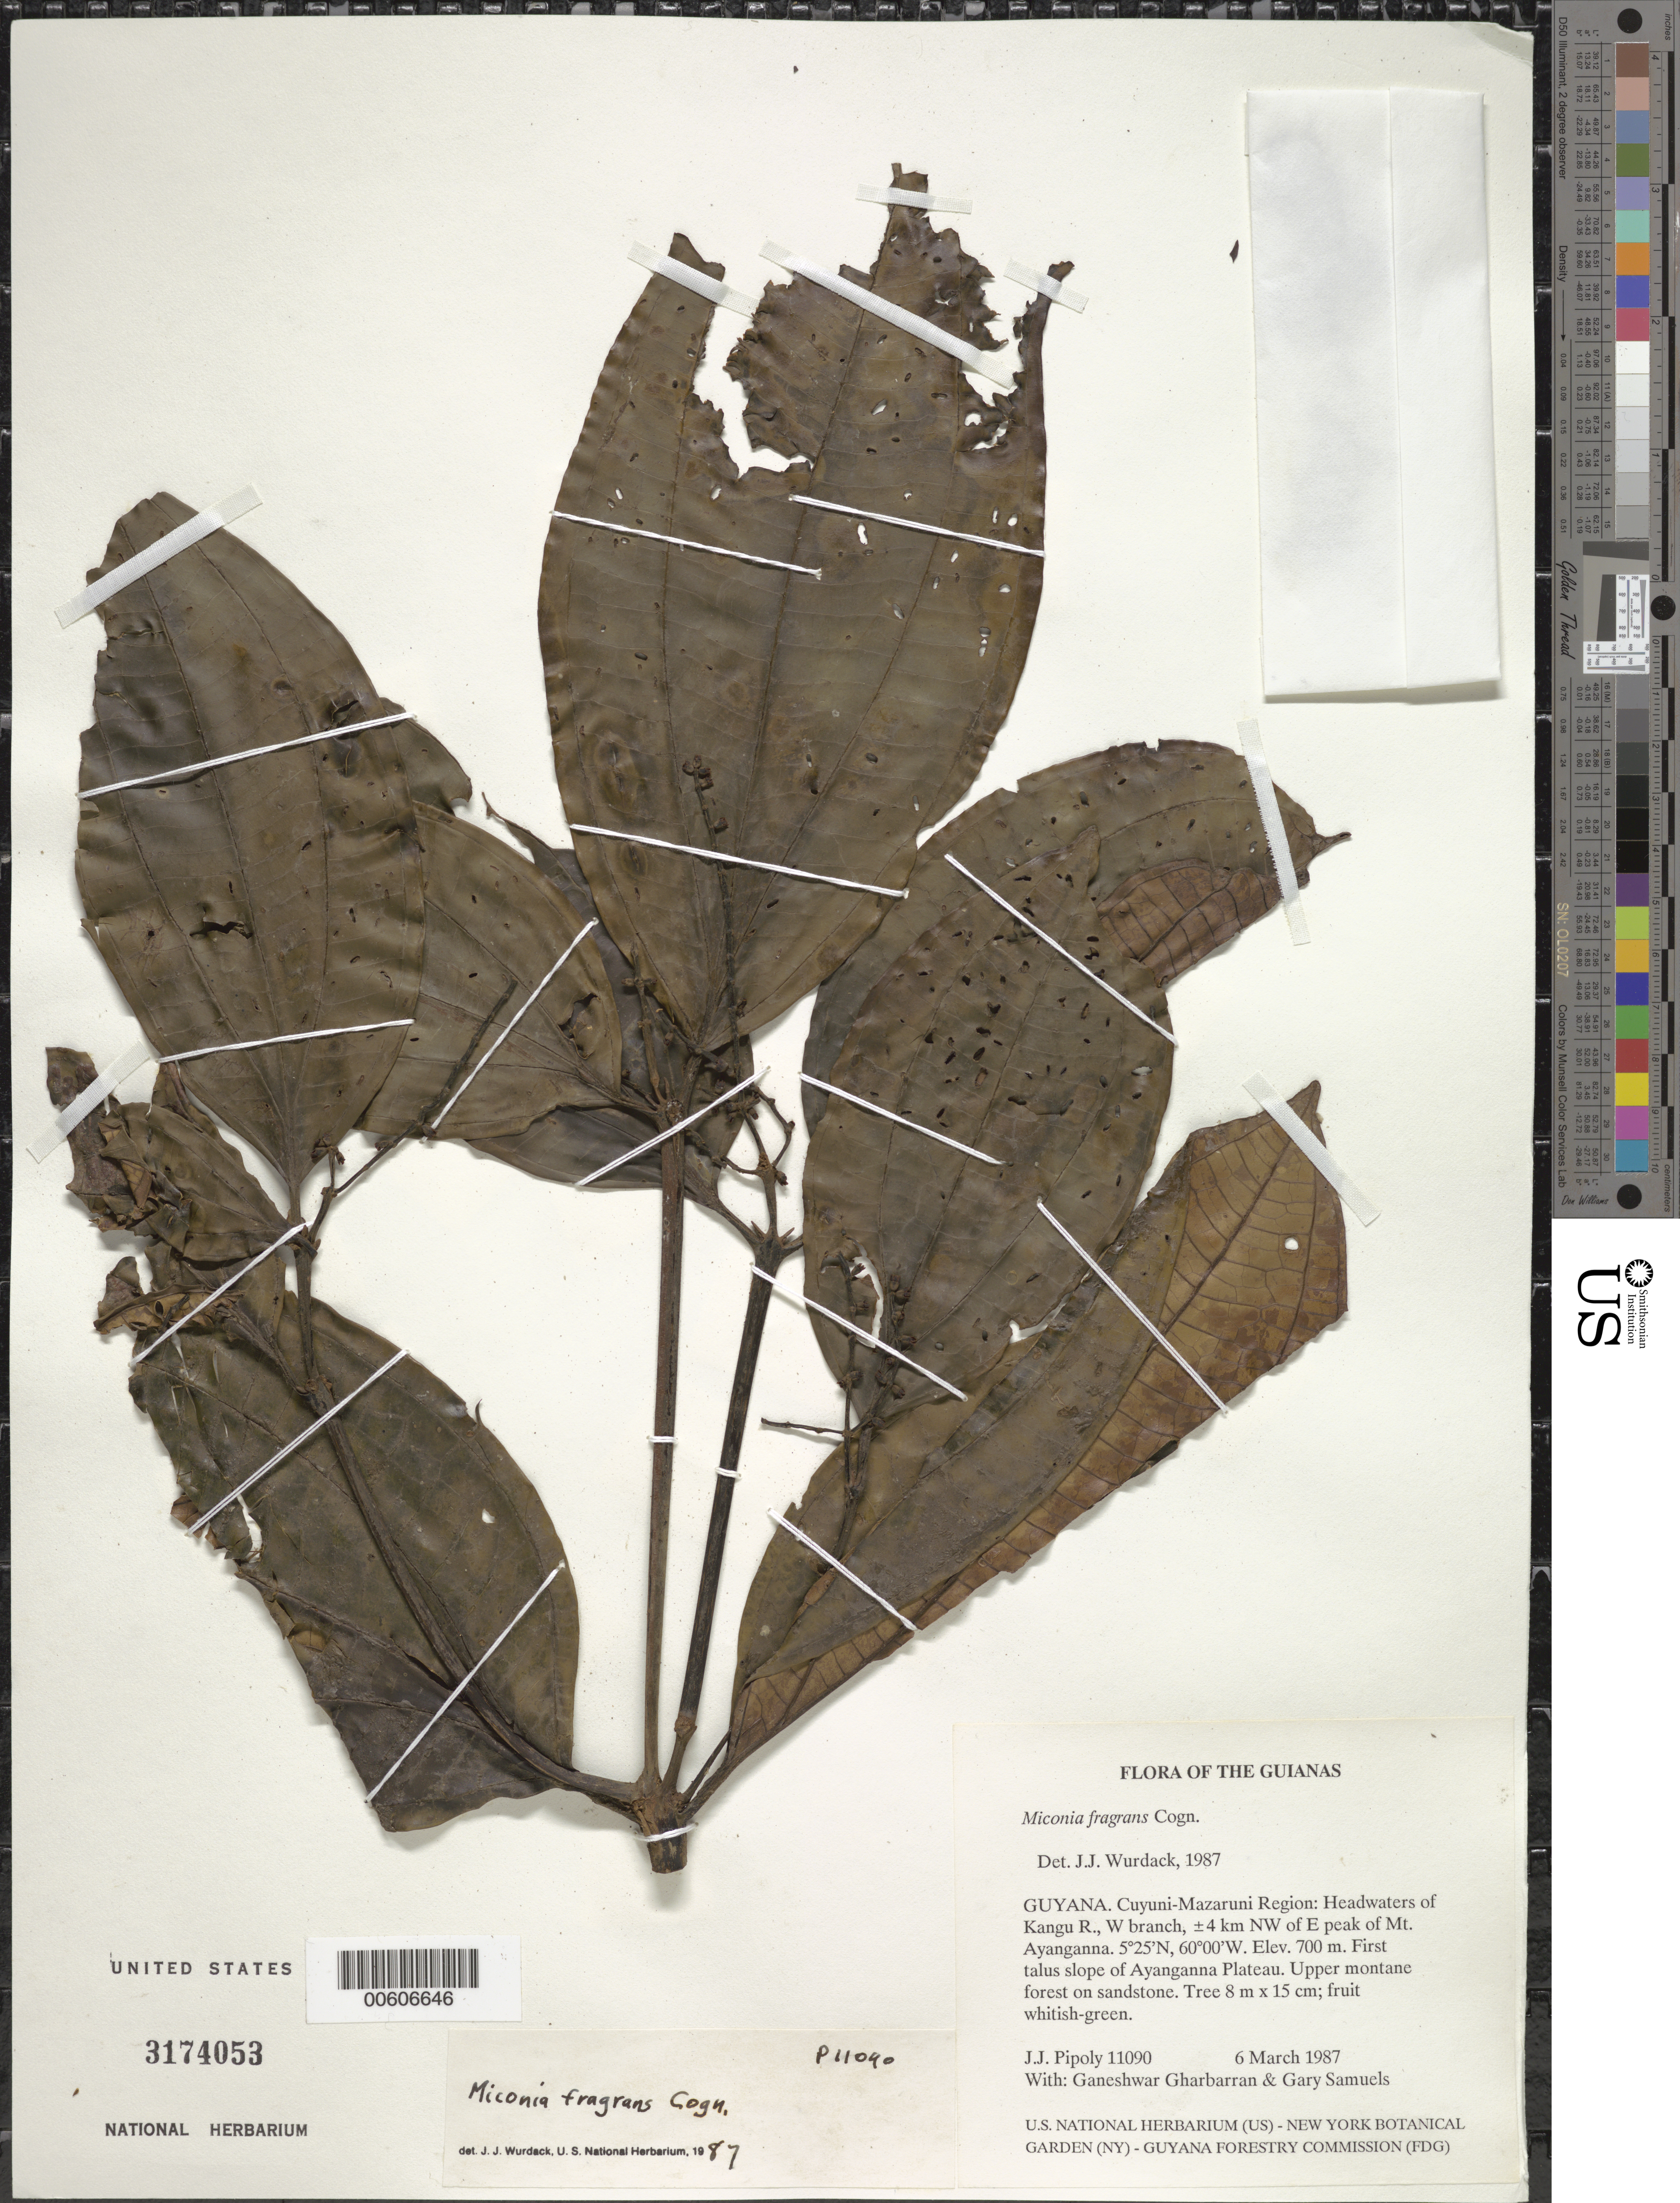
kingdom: Plantae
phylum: Tracheophyta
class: Magnoliopsida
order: Myrtales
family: Melastomataceae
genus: Miconia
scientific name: Miconia fragrans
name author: Cogn.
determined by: Wurdack, John J., (US), US (UNITED STATES)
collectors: J. J. Pipoly, G. Gharbarran & G. Samuels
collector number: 11090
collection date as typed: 6 March 1987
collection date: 1987-03-06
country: Guyana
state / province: Cuyuni-Mazaruni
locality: Headwaters of Kangu R., W branch; ±4 km NW of E peak of Mt. Ayanganna. First talus slope of plateau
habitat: Upper montane forest on sandstone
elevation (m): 700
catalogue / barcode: US 3174053